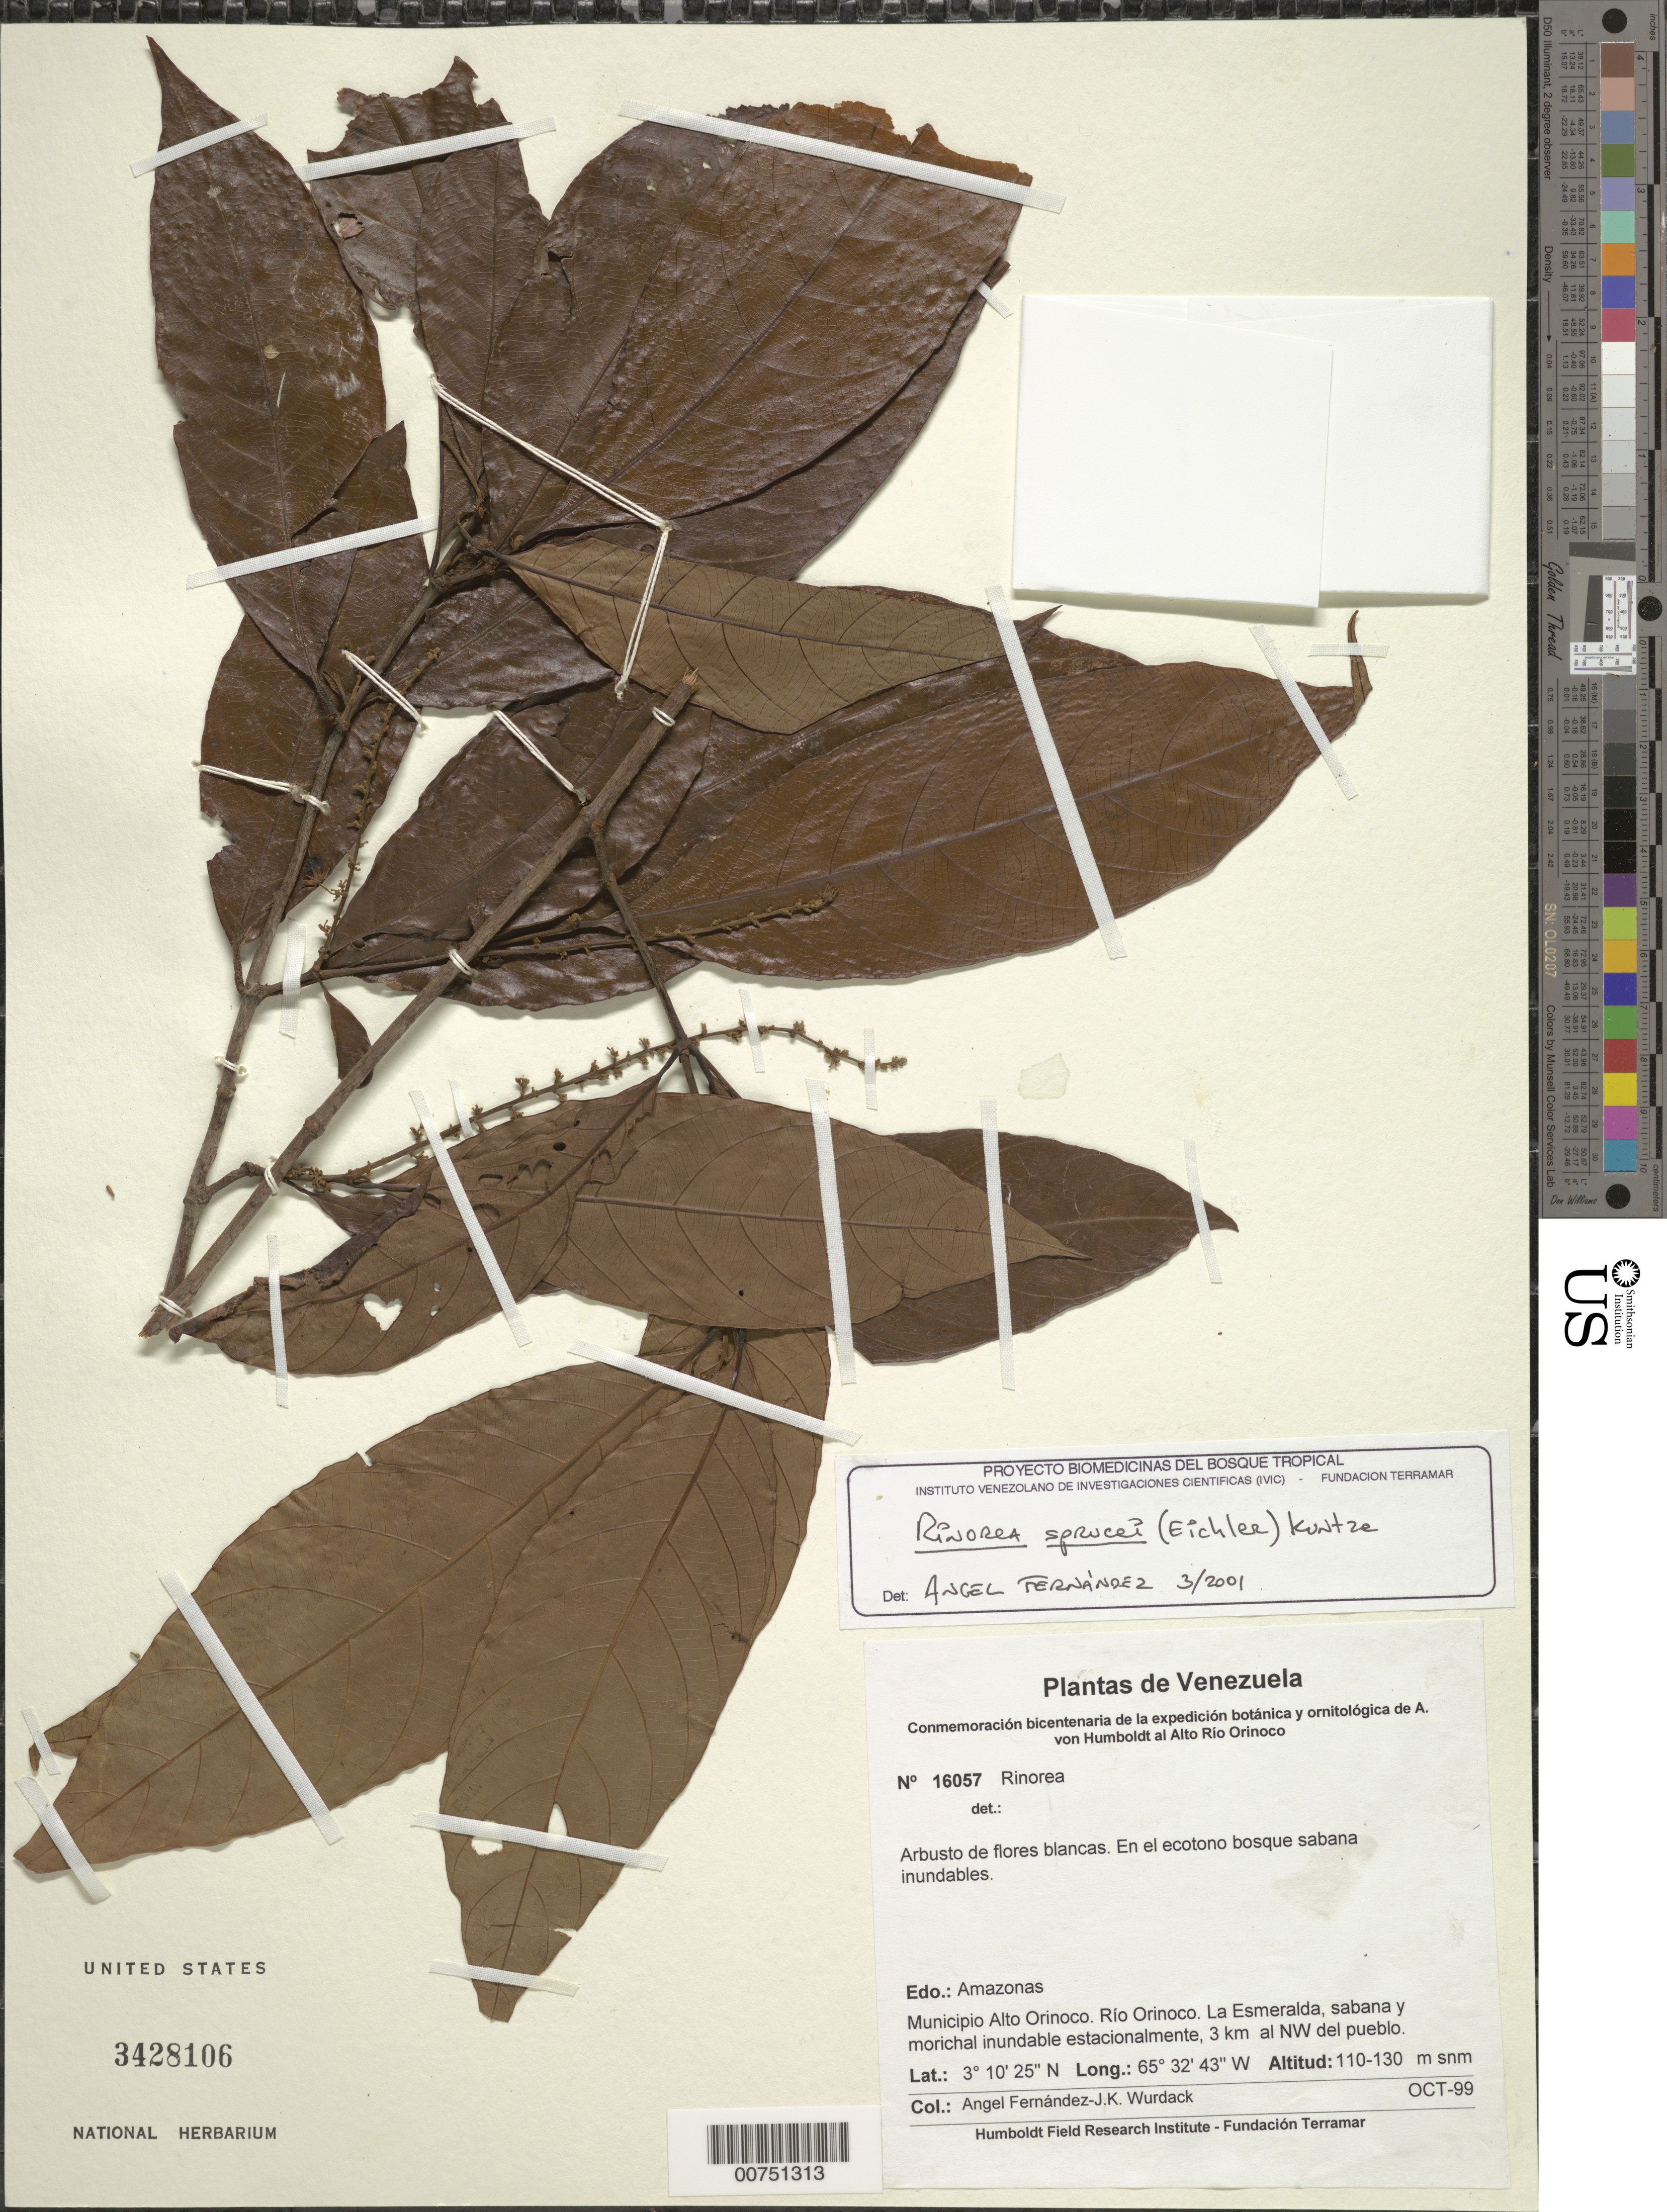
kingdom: Plantae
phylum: Tracheophyta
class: Magnoliopsida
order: Malpighiales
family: Violaceae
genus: Rinorea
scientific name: Rinorea riana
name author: Kuntze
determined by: Fernández, A.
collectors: A. Fernández & K. Wurdack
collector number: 16057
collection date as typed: Oct-99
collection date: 1999-10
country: Venezuela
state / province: Amazonas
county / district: Alto Orinoco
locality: Río Orinoco, La Esmeralda, 3 km NW del pueblo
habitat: Ecotono bosque sabana inundables.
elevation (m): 110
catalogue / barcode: US 3428106